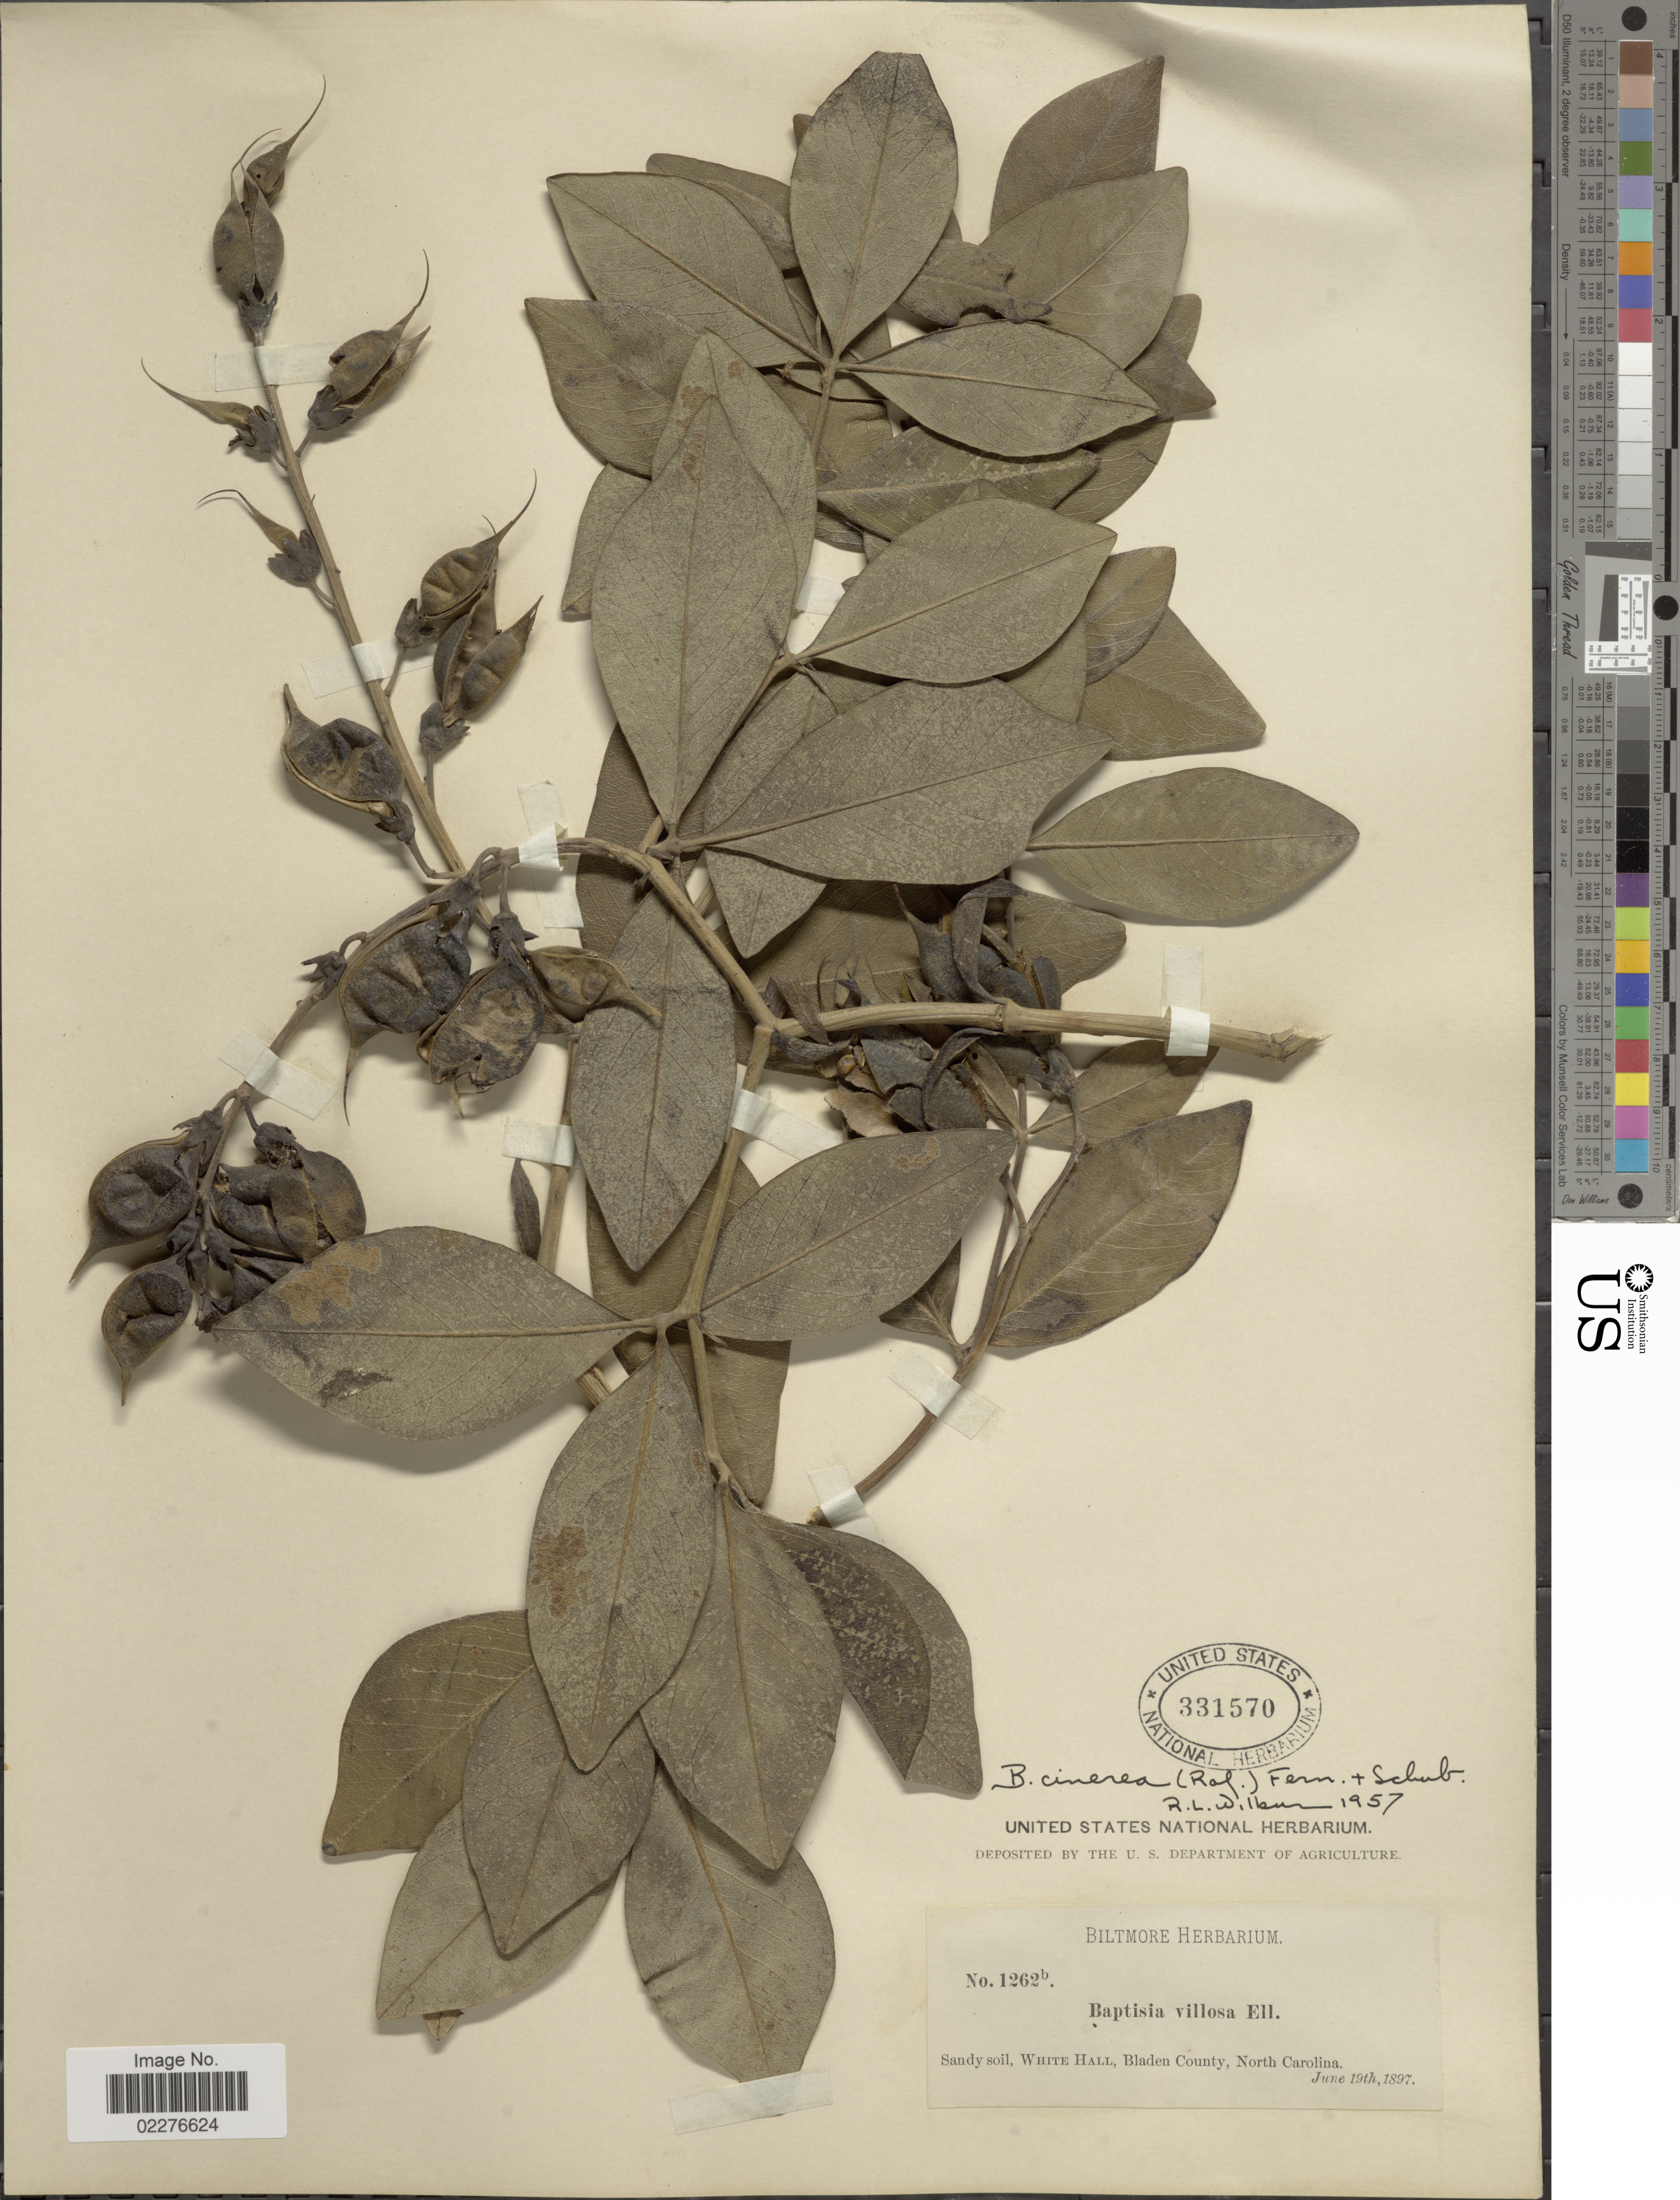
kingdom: Plantae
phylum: Tracheophyta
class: Magnoliopsida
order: Fabales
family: Fabaceae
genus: Baptisia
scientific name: Baptisia cinerea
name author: (Raf.) Fernald & B.G. Schub.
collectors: ex herb. Biltmore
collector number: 1262b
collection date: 1897-06-19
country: United States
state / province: North Carolina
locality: Sandy soil, White Hall, Bladen County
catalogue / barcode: US 331570